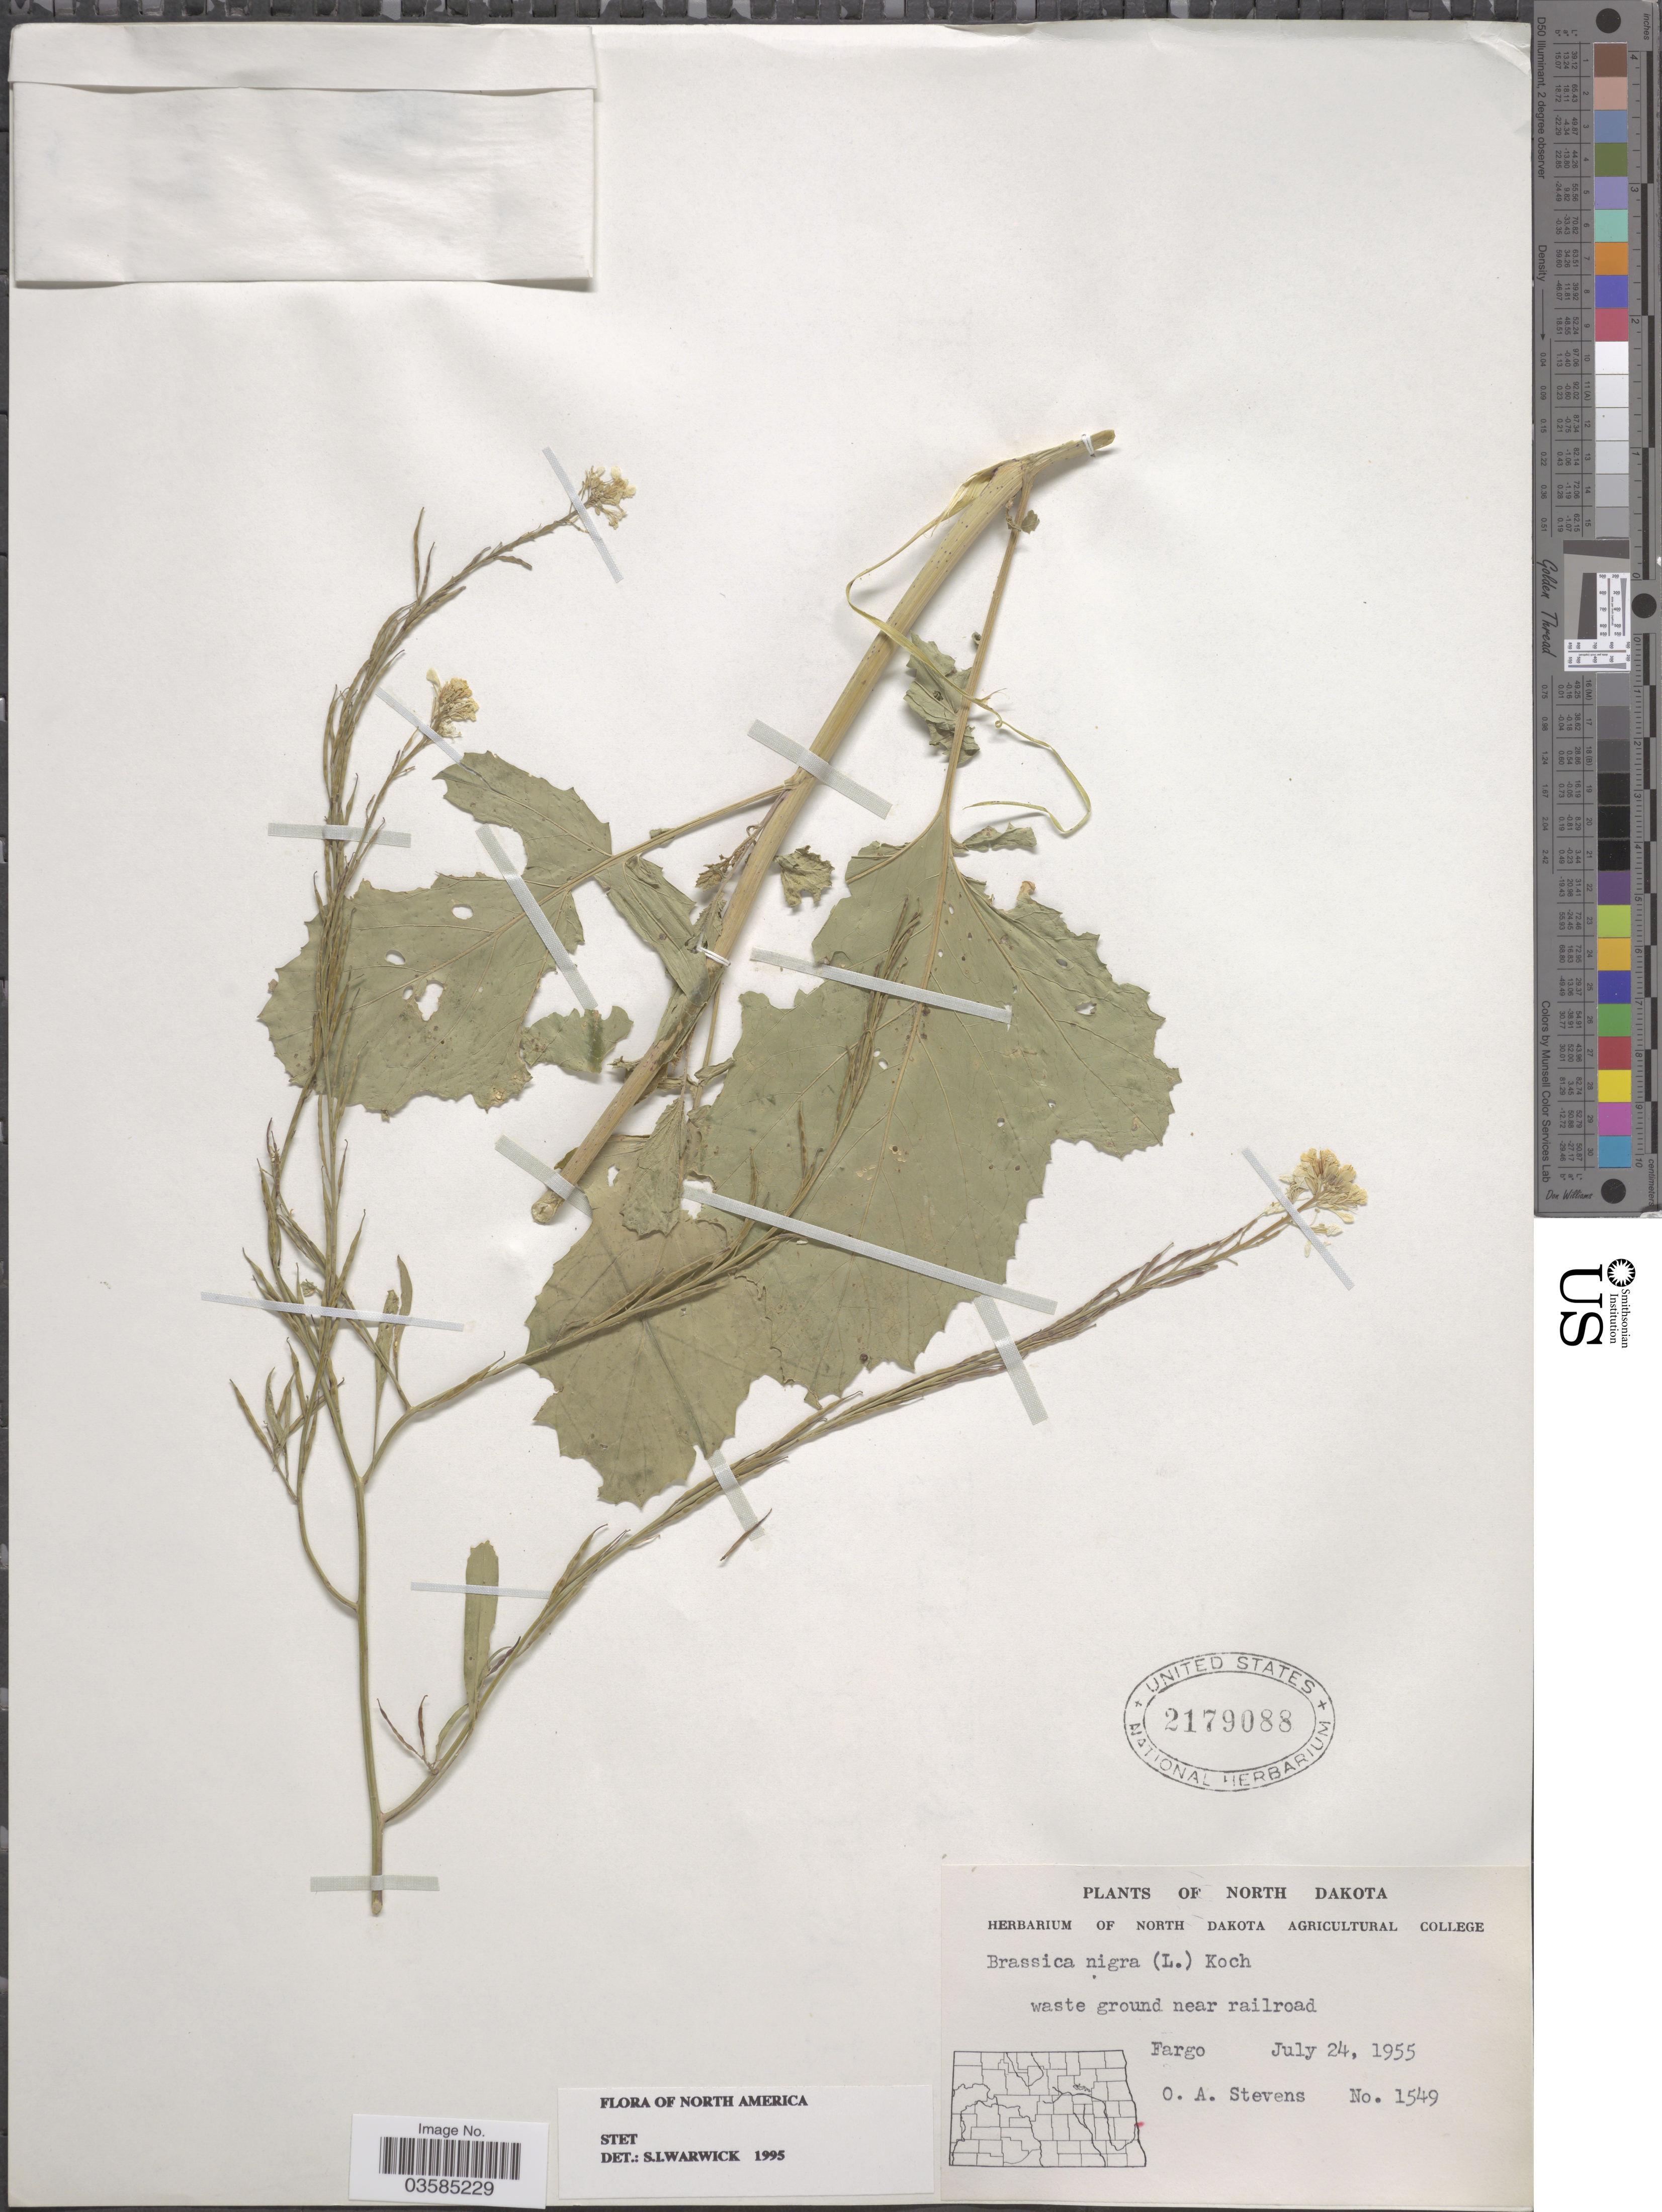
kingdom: Plantae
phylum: Tracheophyta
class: Magnoliopsida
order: Brassicales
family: Brassicaceae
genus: Brassica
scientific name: Brassica nigra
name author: (L.) W.D.J. Koch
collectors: O. A. Stevens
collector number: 1549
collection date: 1955-07-24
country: United States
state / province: North Dakota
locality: Waste ground near railroad. Fargo.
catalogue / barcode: US 2179088